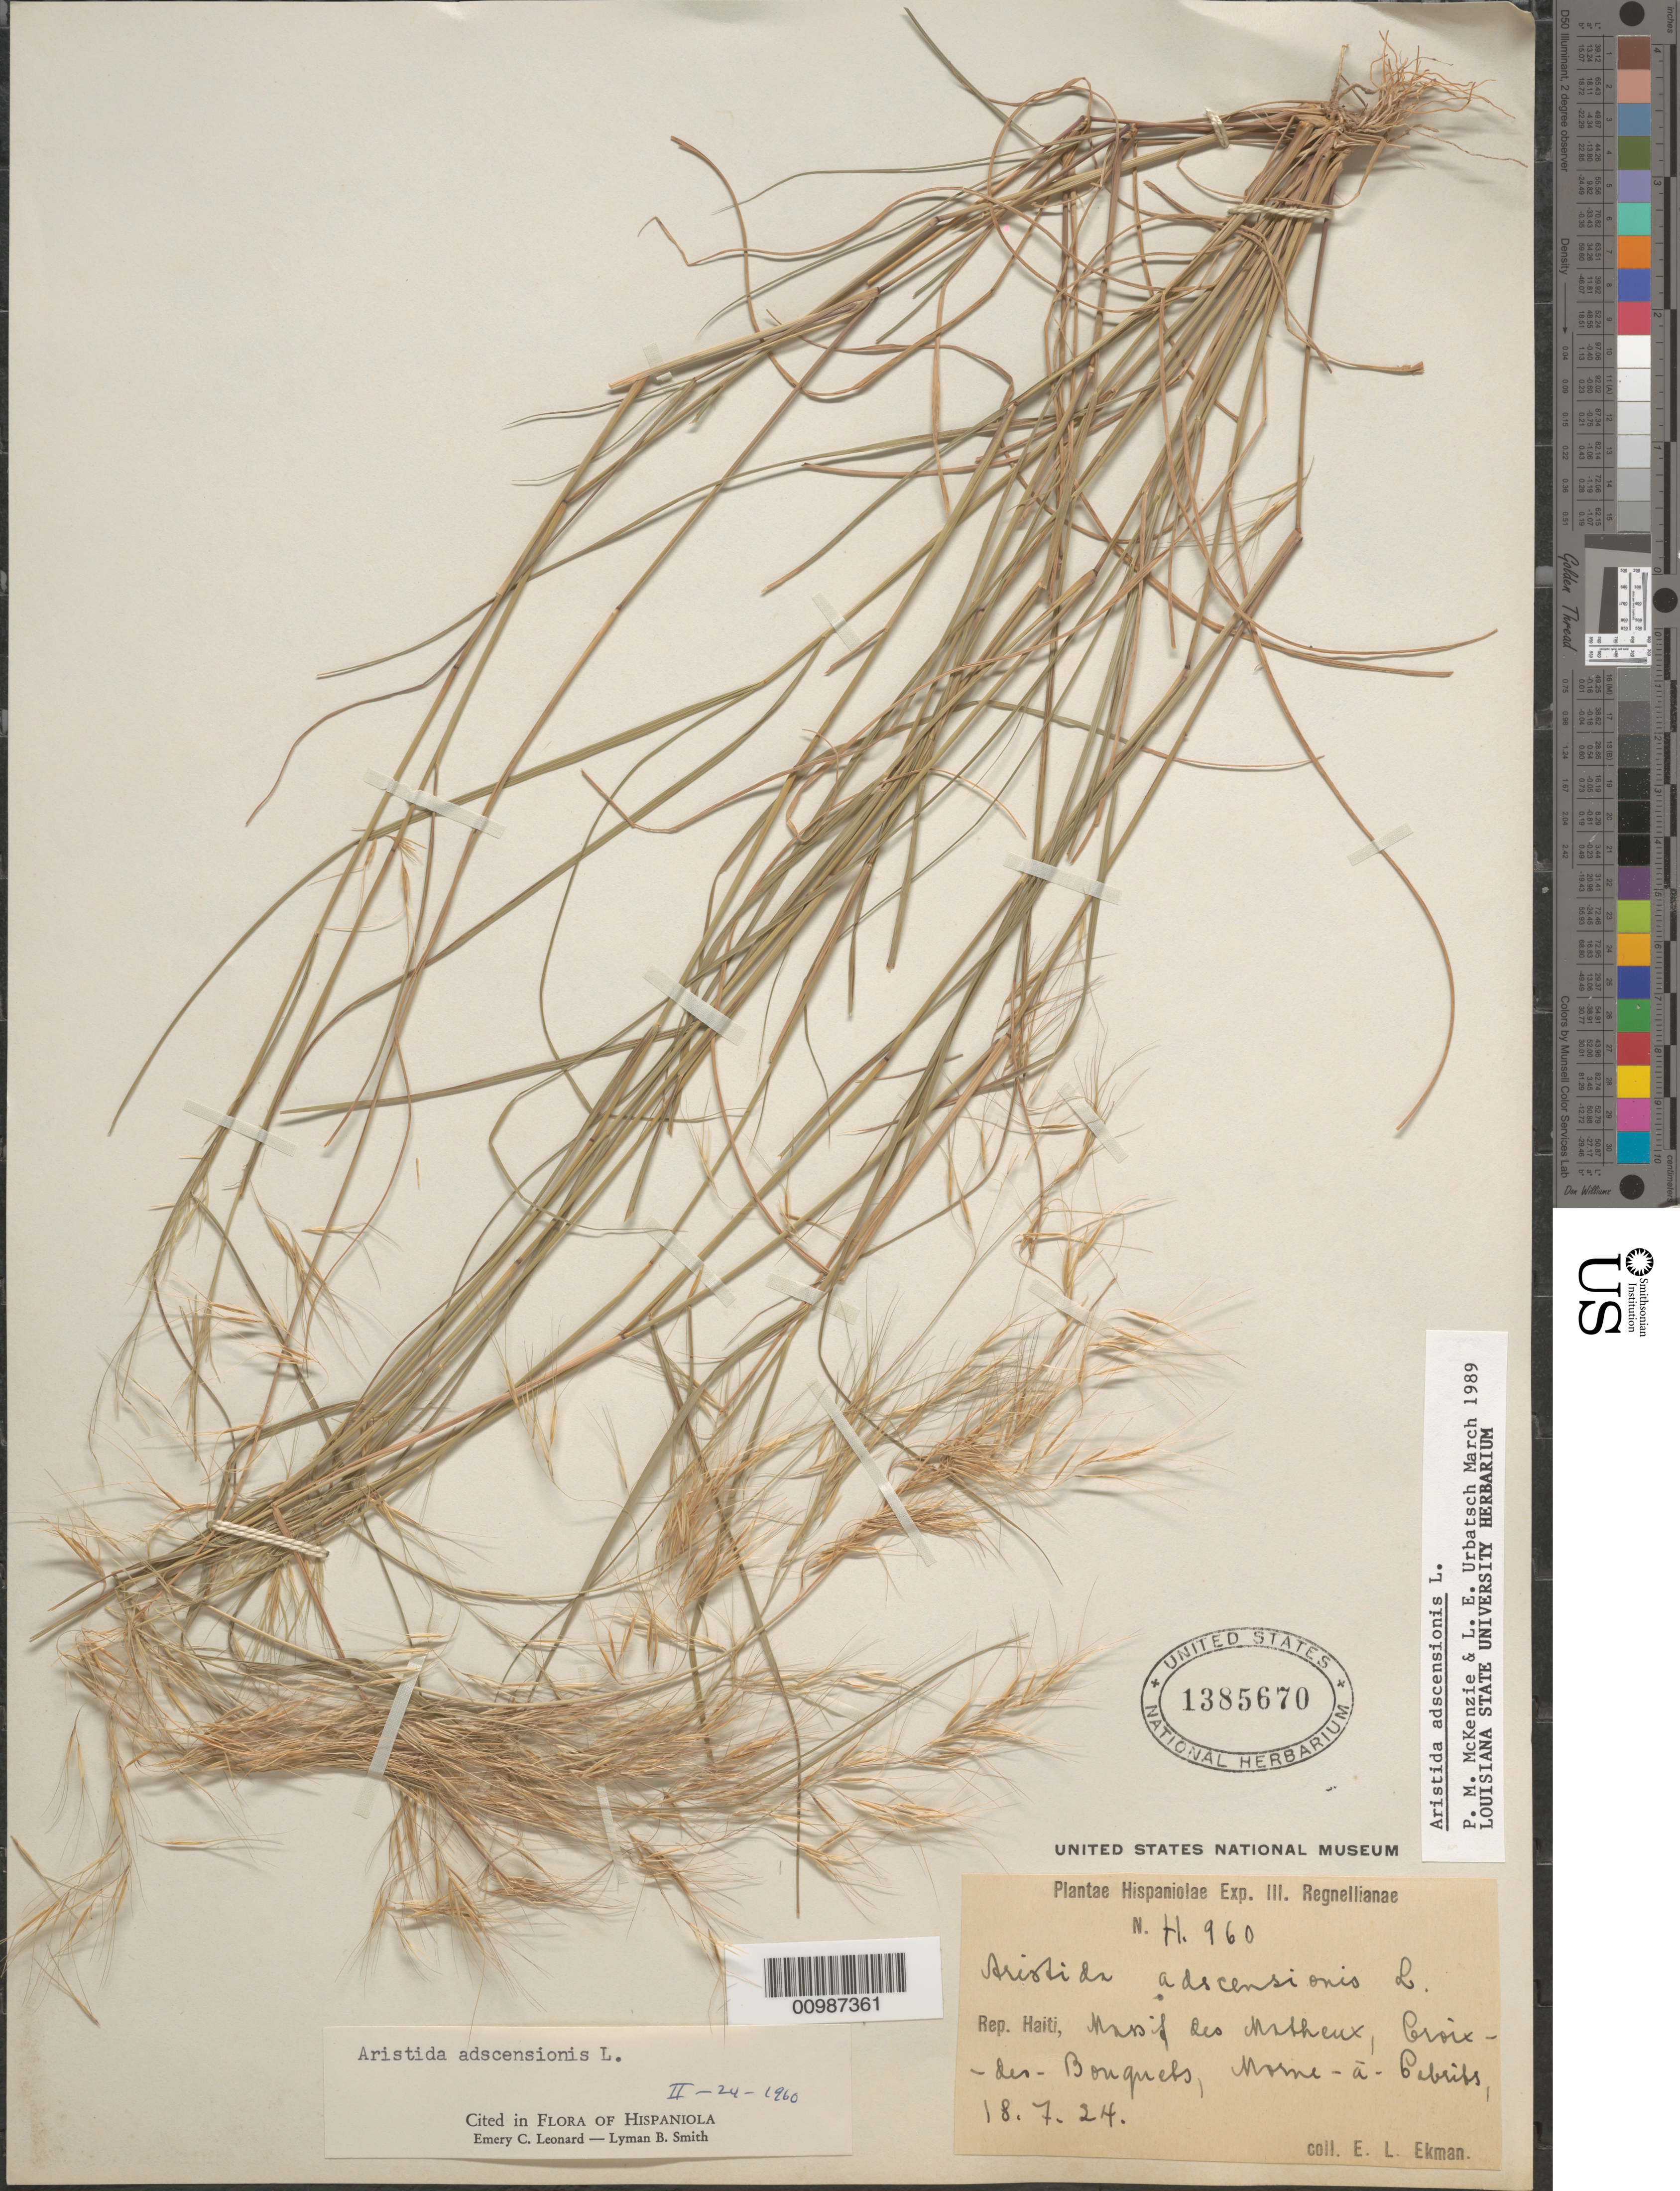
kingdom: Plantae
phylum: Tracheophyta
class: Liliopsida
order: Poales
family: Poaceae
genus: Aristida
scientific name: Aristida adscensionis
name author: L.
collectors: E. L. Ekman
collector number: H 960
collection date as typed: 18 Jul 1924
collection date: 1924-07-18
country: Haiti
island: Hispaniola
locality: Massif de Mathieux, Croix-des-Bouquets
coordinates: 0 N, 0 E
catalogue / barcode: US 1385670